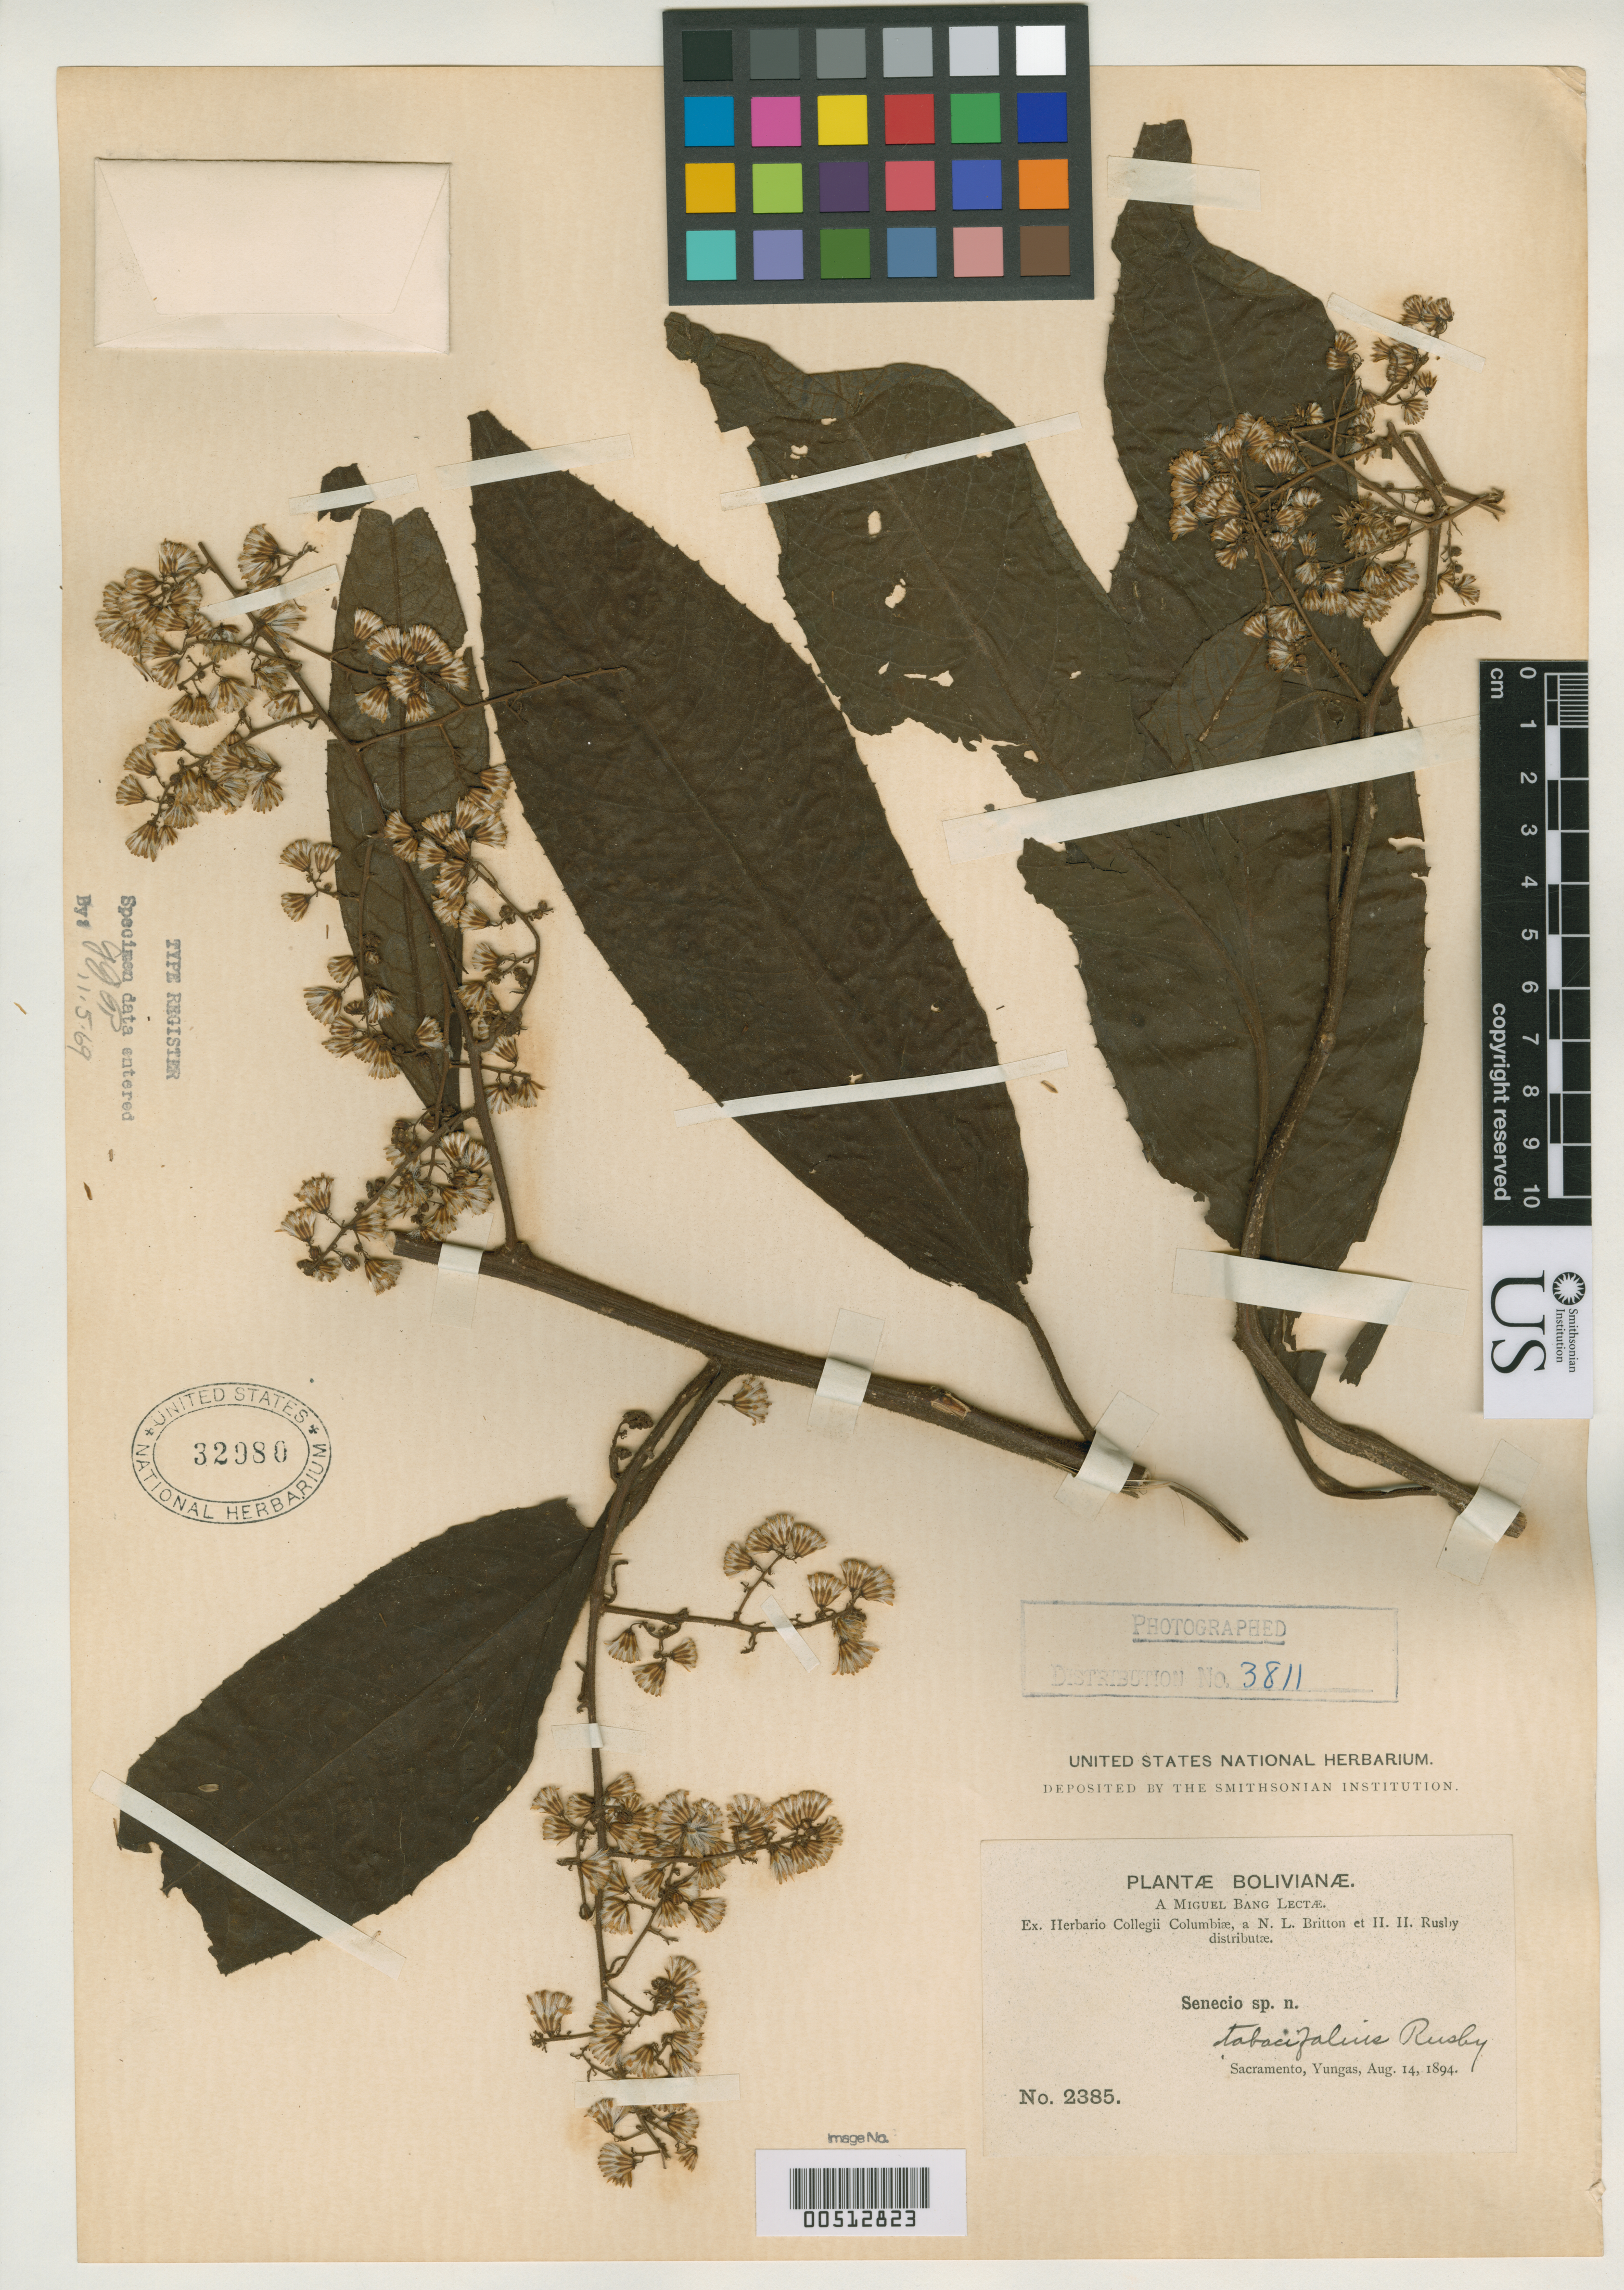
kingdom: Plantae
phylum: Tracheophyta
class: Magnoliopsida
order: Asterales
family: Asteraceae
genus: Senecio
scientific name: Senecio tabacifolius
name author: Rusby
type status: Isotype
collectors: M. Bang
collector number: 2385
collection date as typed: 14 Aug 1894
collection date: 1894-08-14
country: Bolivia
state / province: La Paz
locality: Sacramento, Yungas.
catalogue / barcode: US 32980